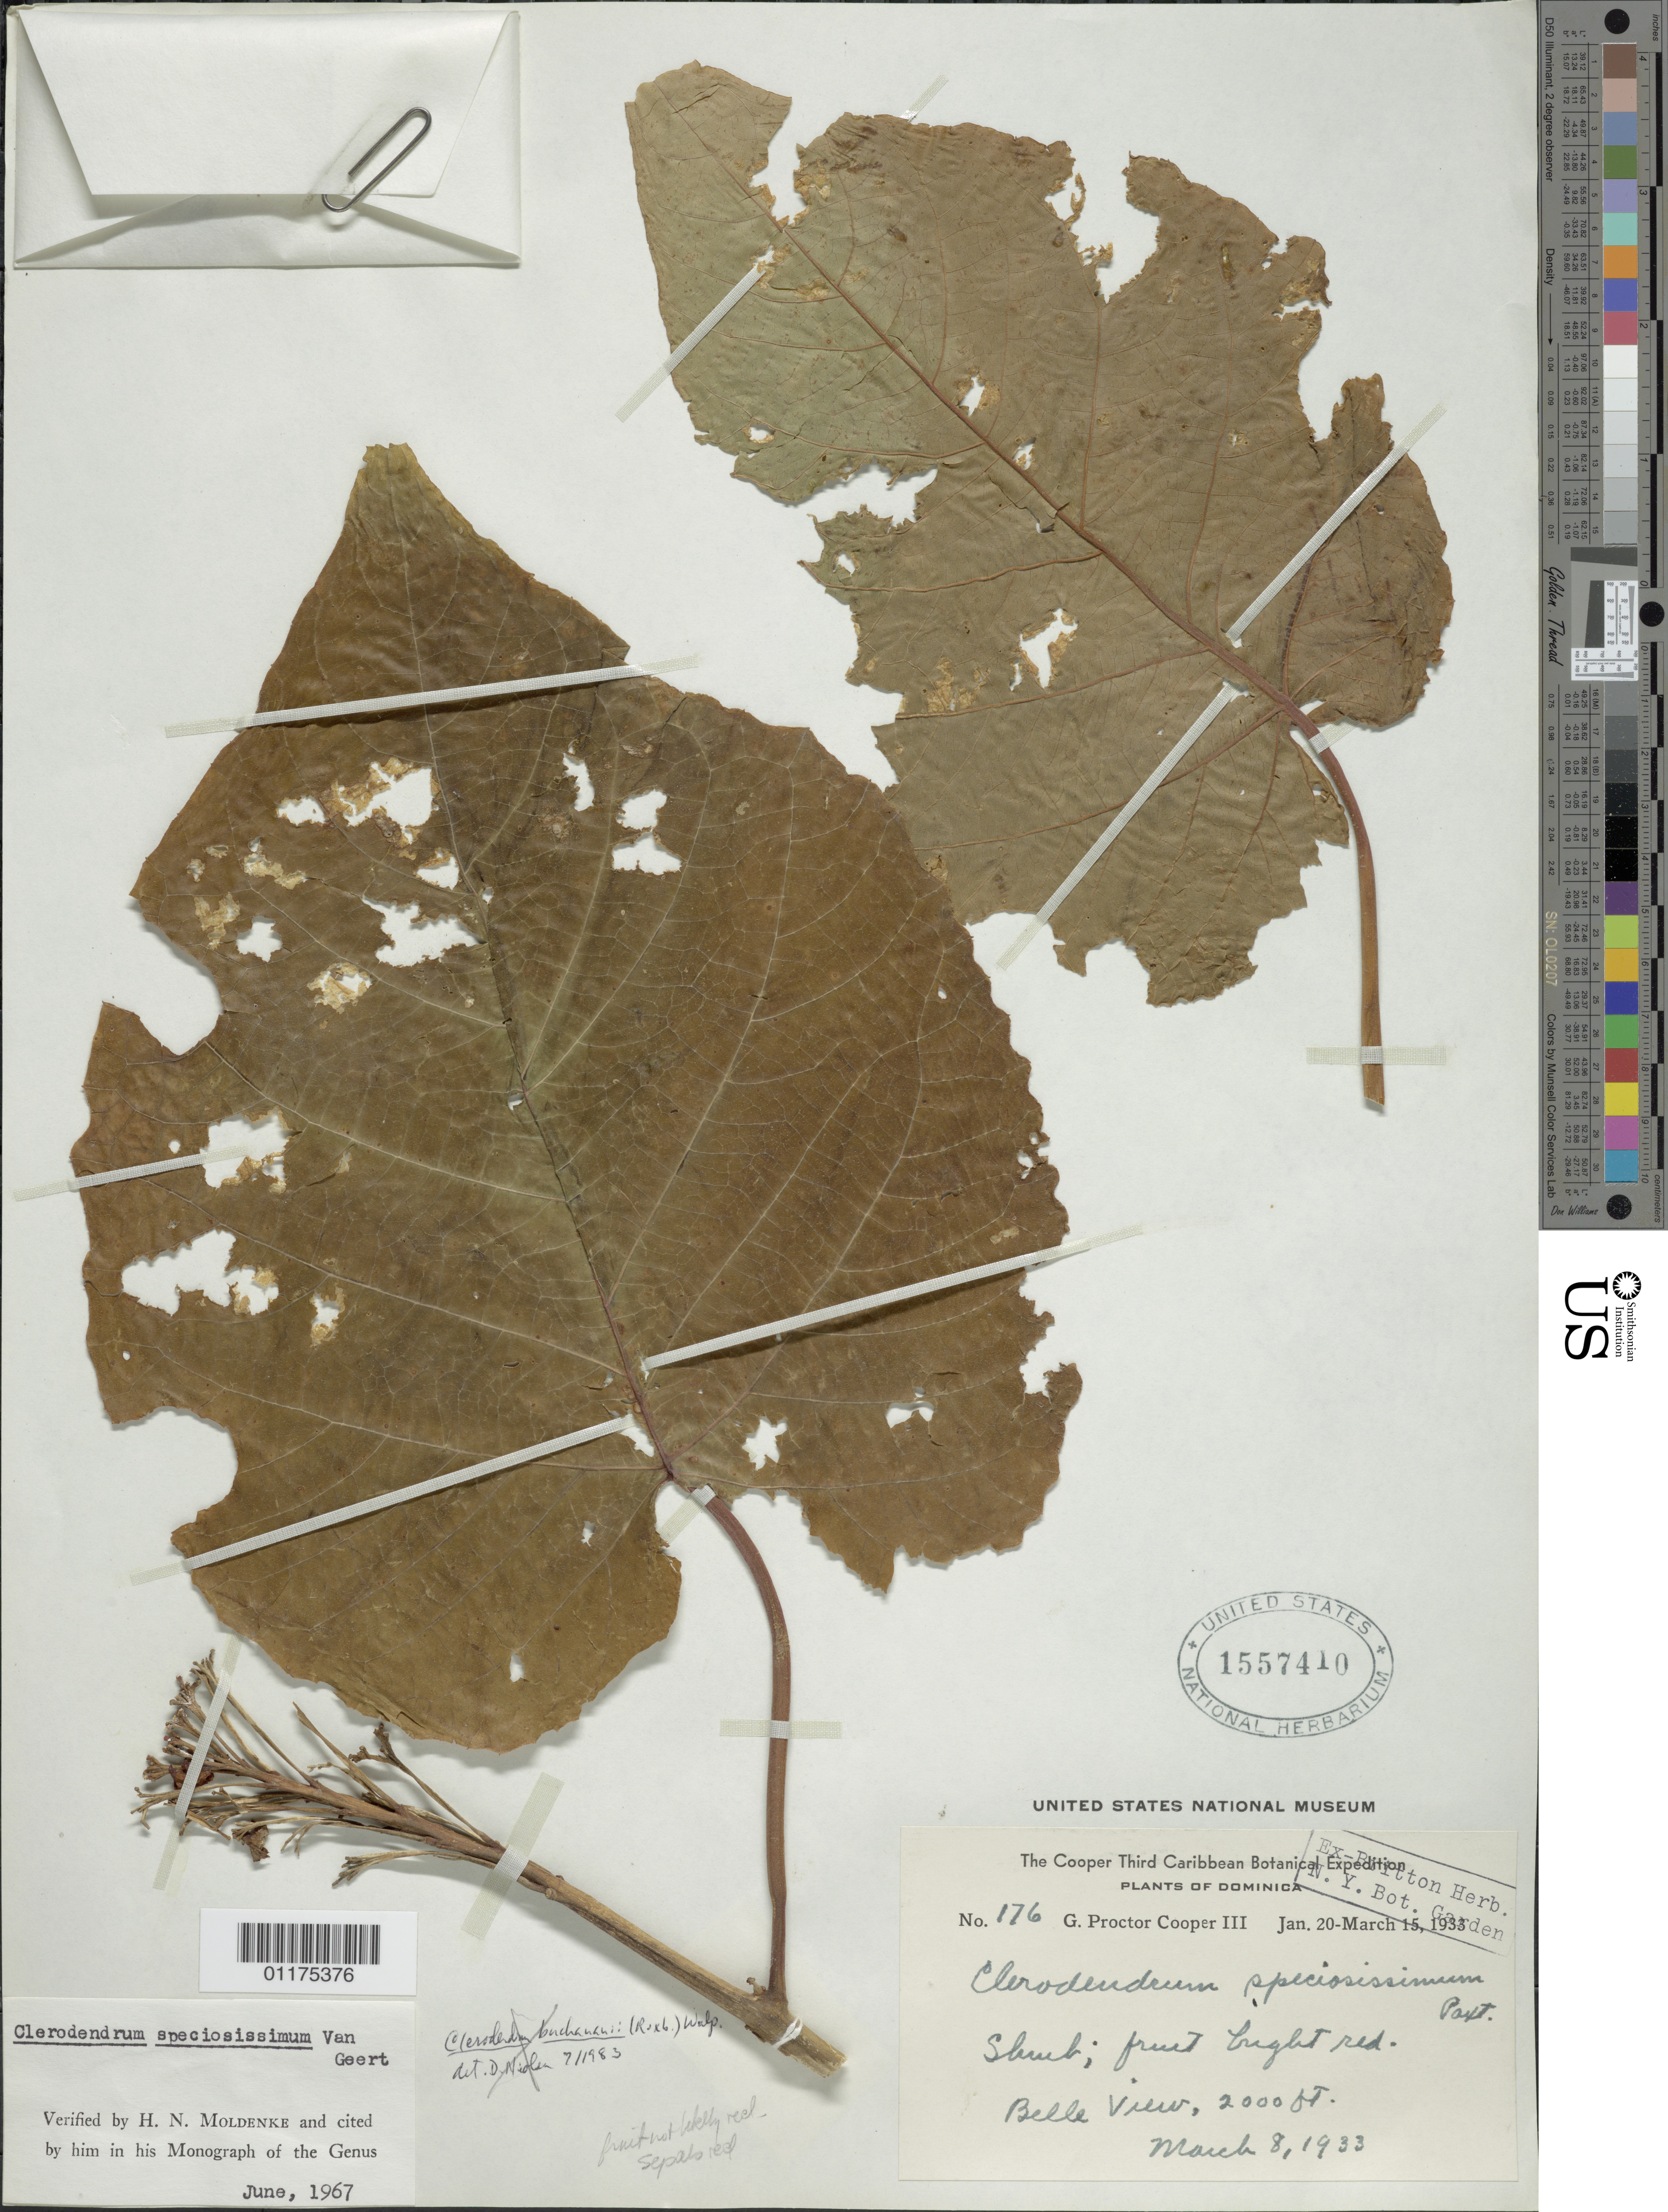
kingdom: Plantae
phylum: Tracheophyta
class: Magnoliopsida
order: Lamiales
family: Lamiaceae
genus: Clerodendrum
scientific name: Clerodendrum speciosissimum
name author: Drapiez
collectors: G. Cooper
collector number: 176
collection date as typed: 08 Mar 1933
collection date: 1933-03-08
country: Dominica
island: Dominica I.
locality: Belle View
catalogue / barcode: US 1557410